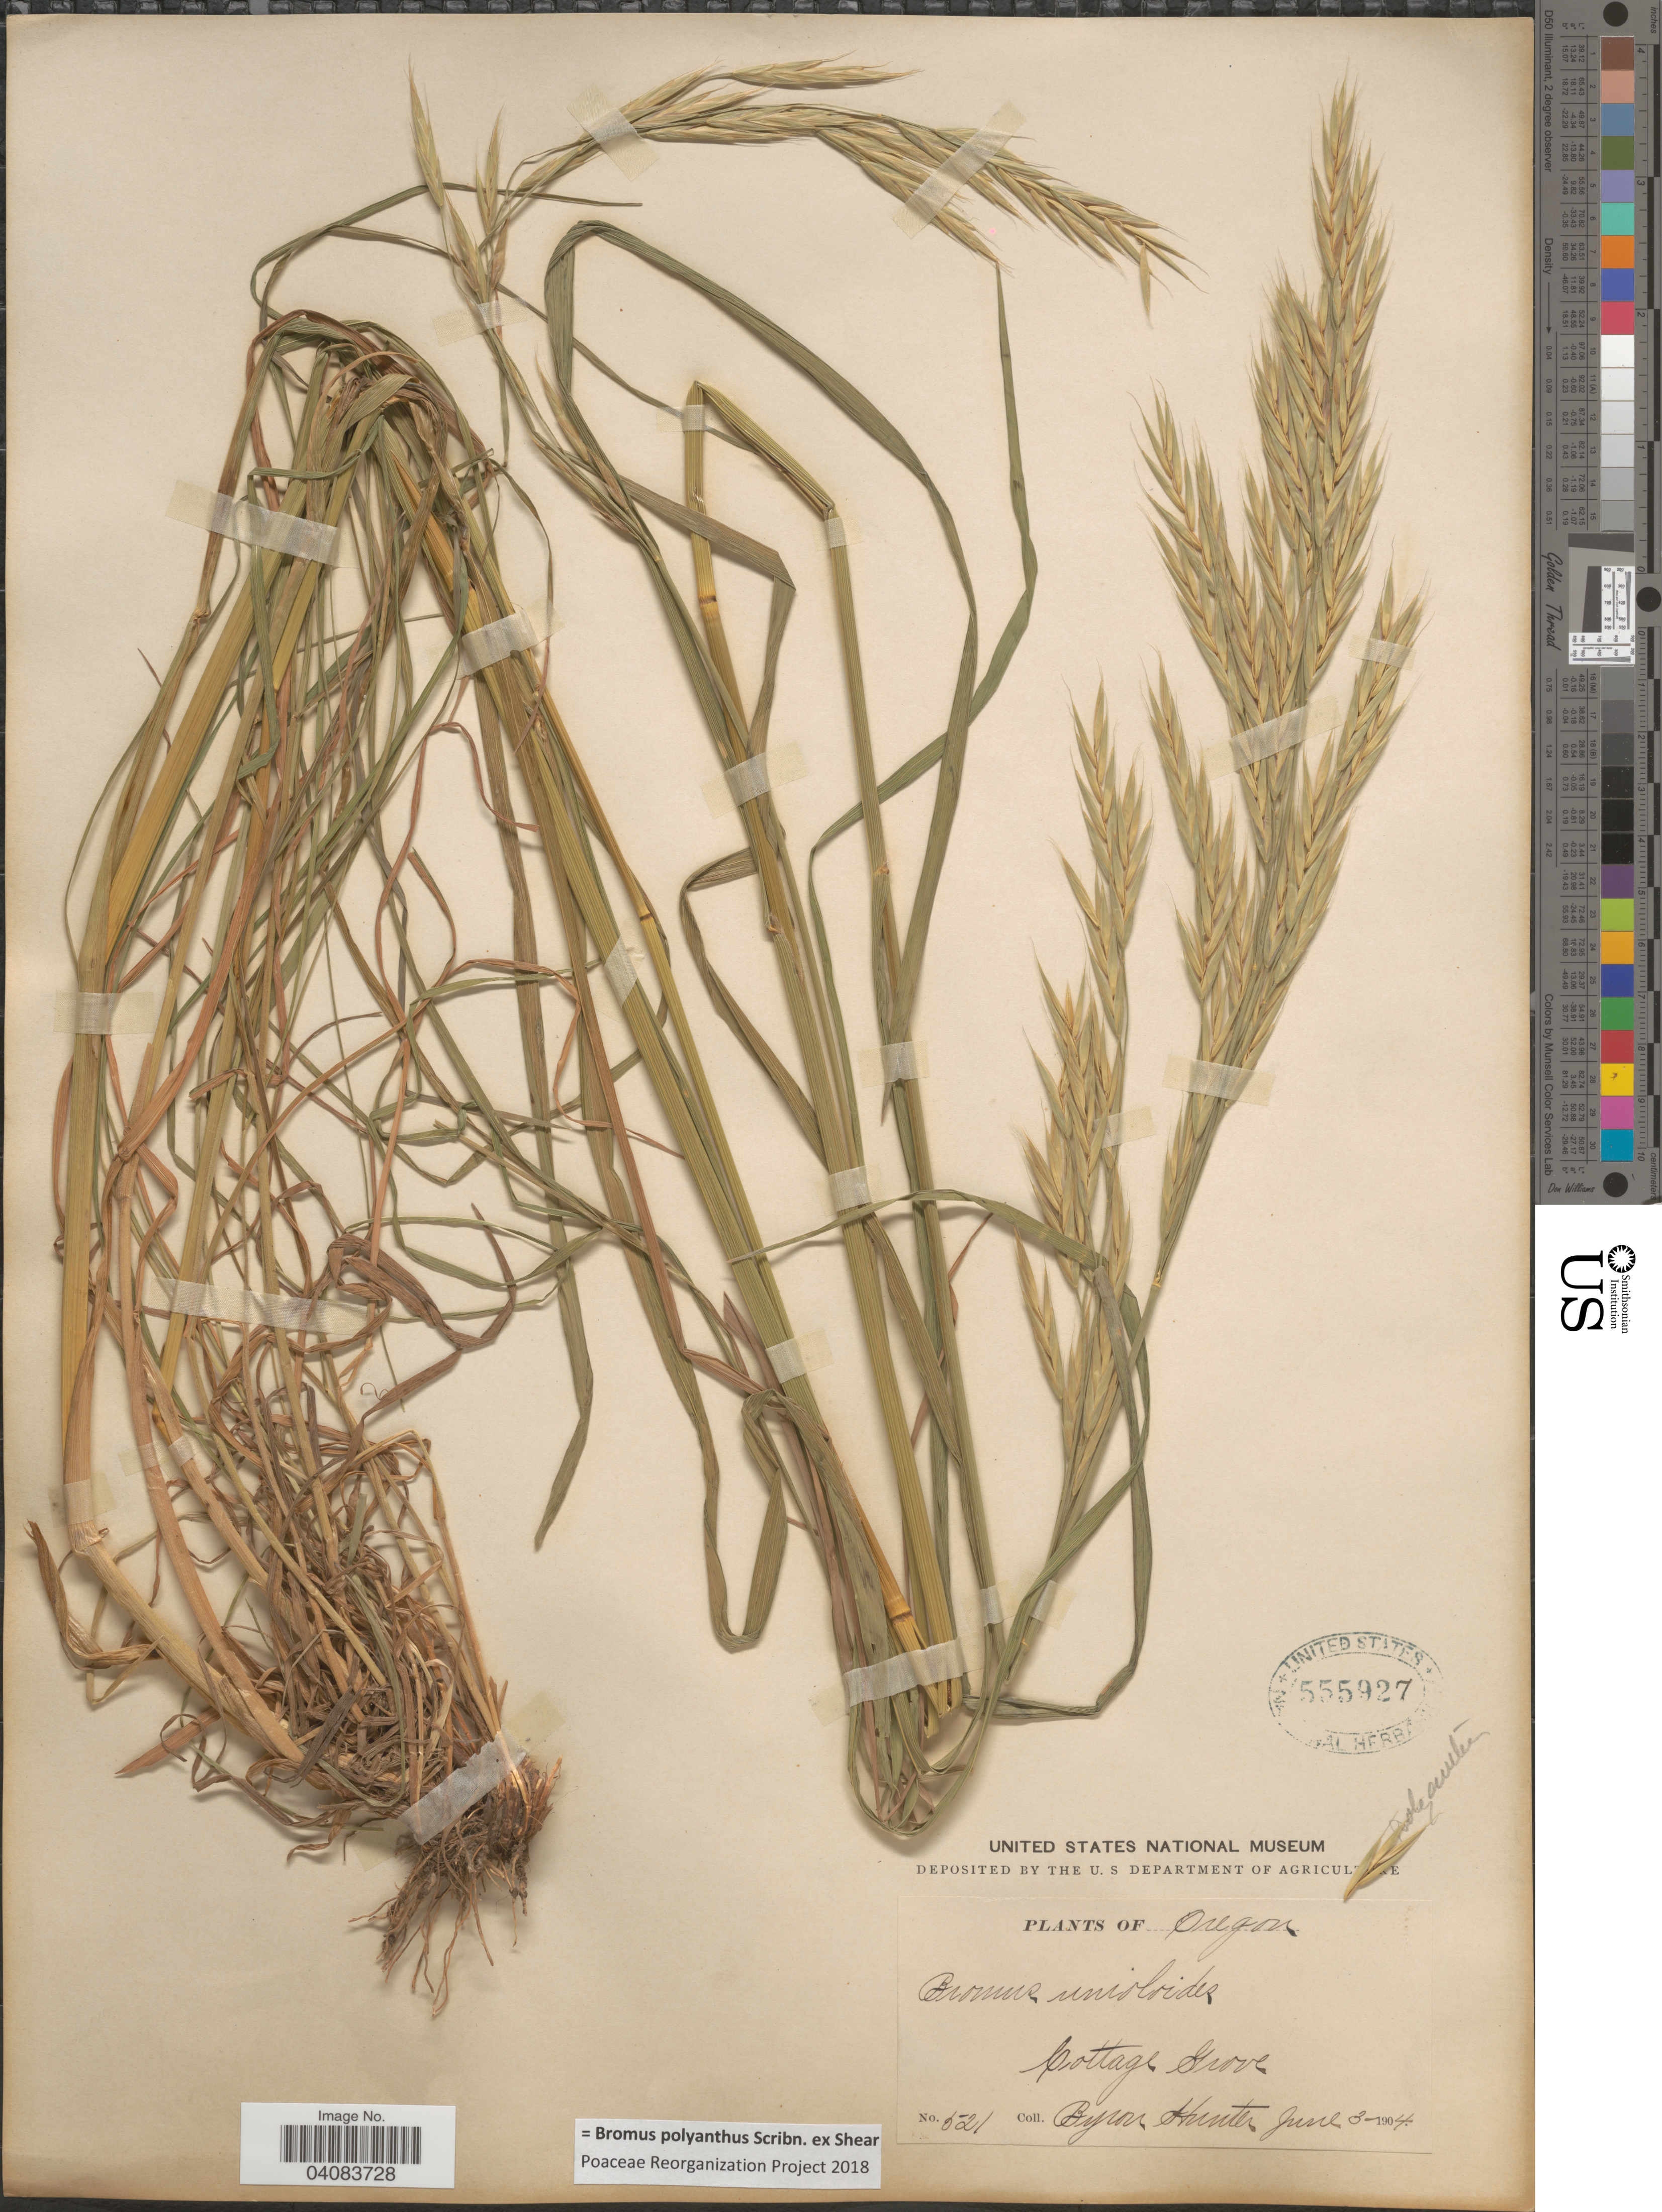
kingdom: Plantae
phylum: Tracheophyta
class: Liliopsida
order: Poales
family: Poaceae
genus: Bromus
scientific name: Bromus polyanthus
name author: Scribn. ex Shear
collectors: B. Hunter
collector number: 521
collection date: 1904-06-03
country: United States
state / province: Oregon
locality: Cottage Grove.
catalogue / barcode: US 555927